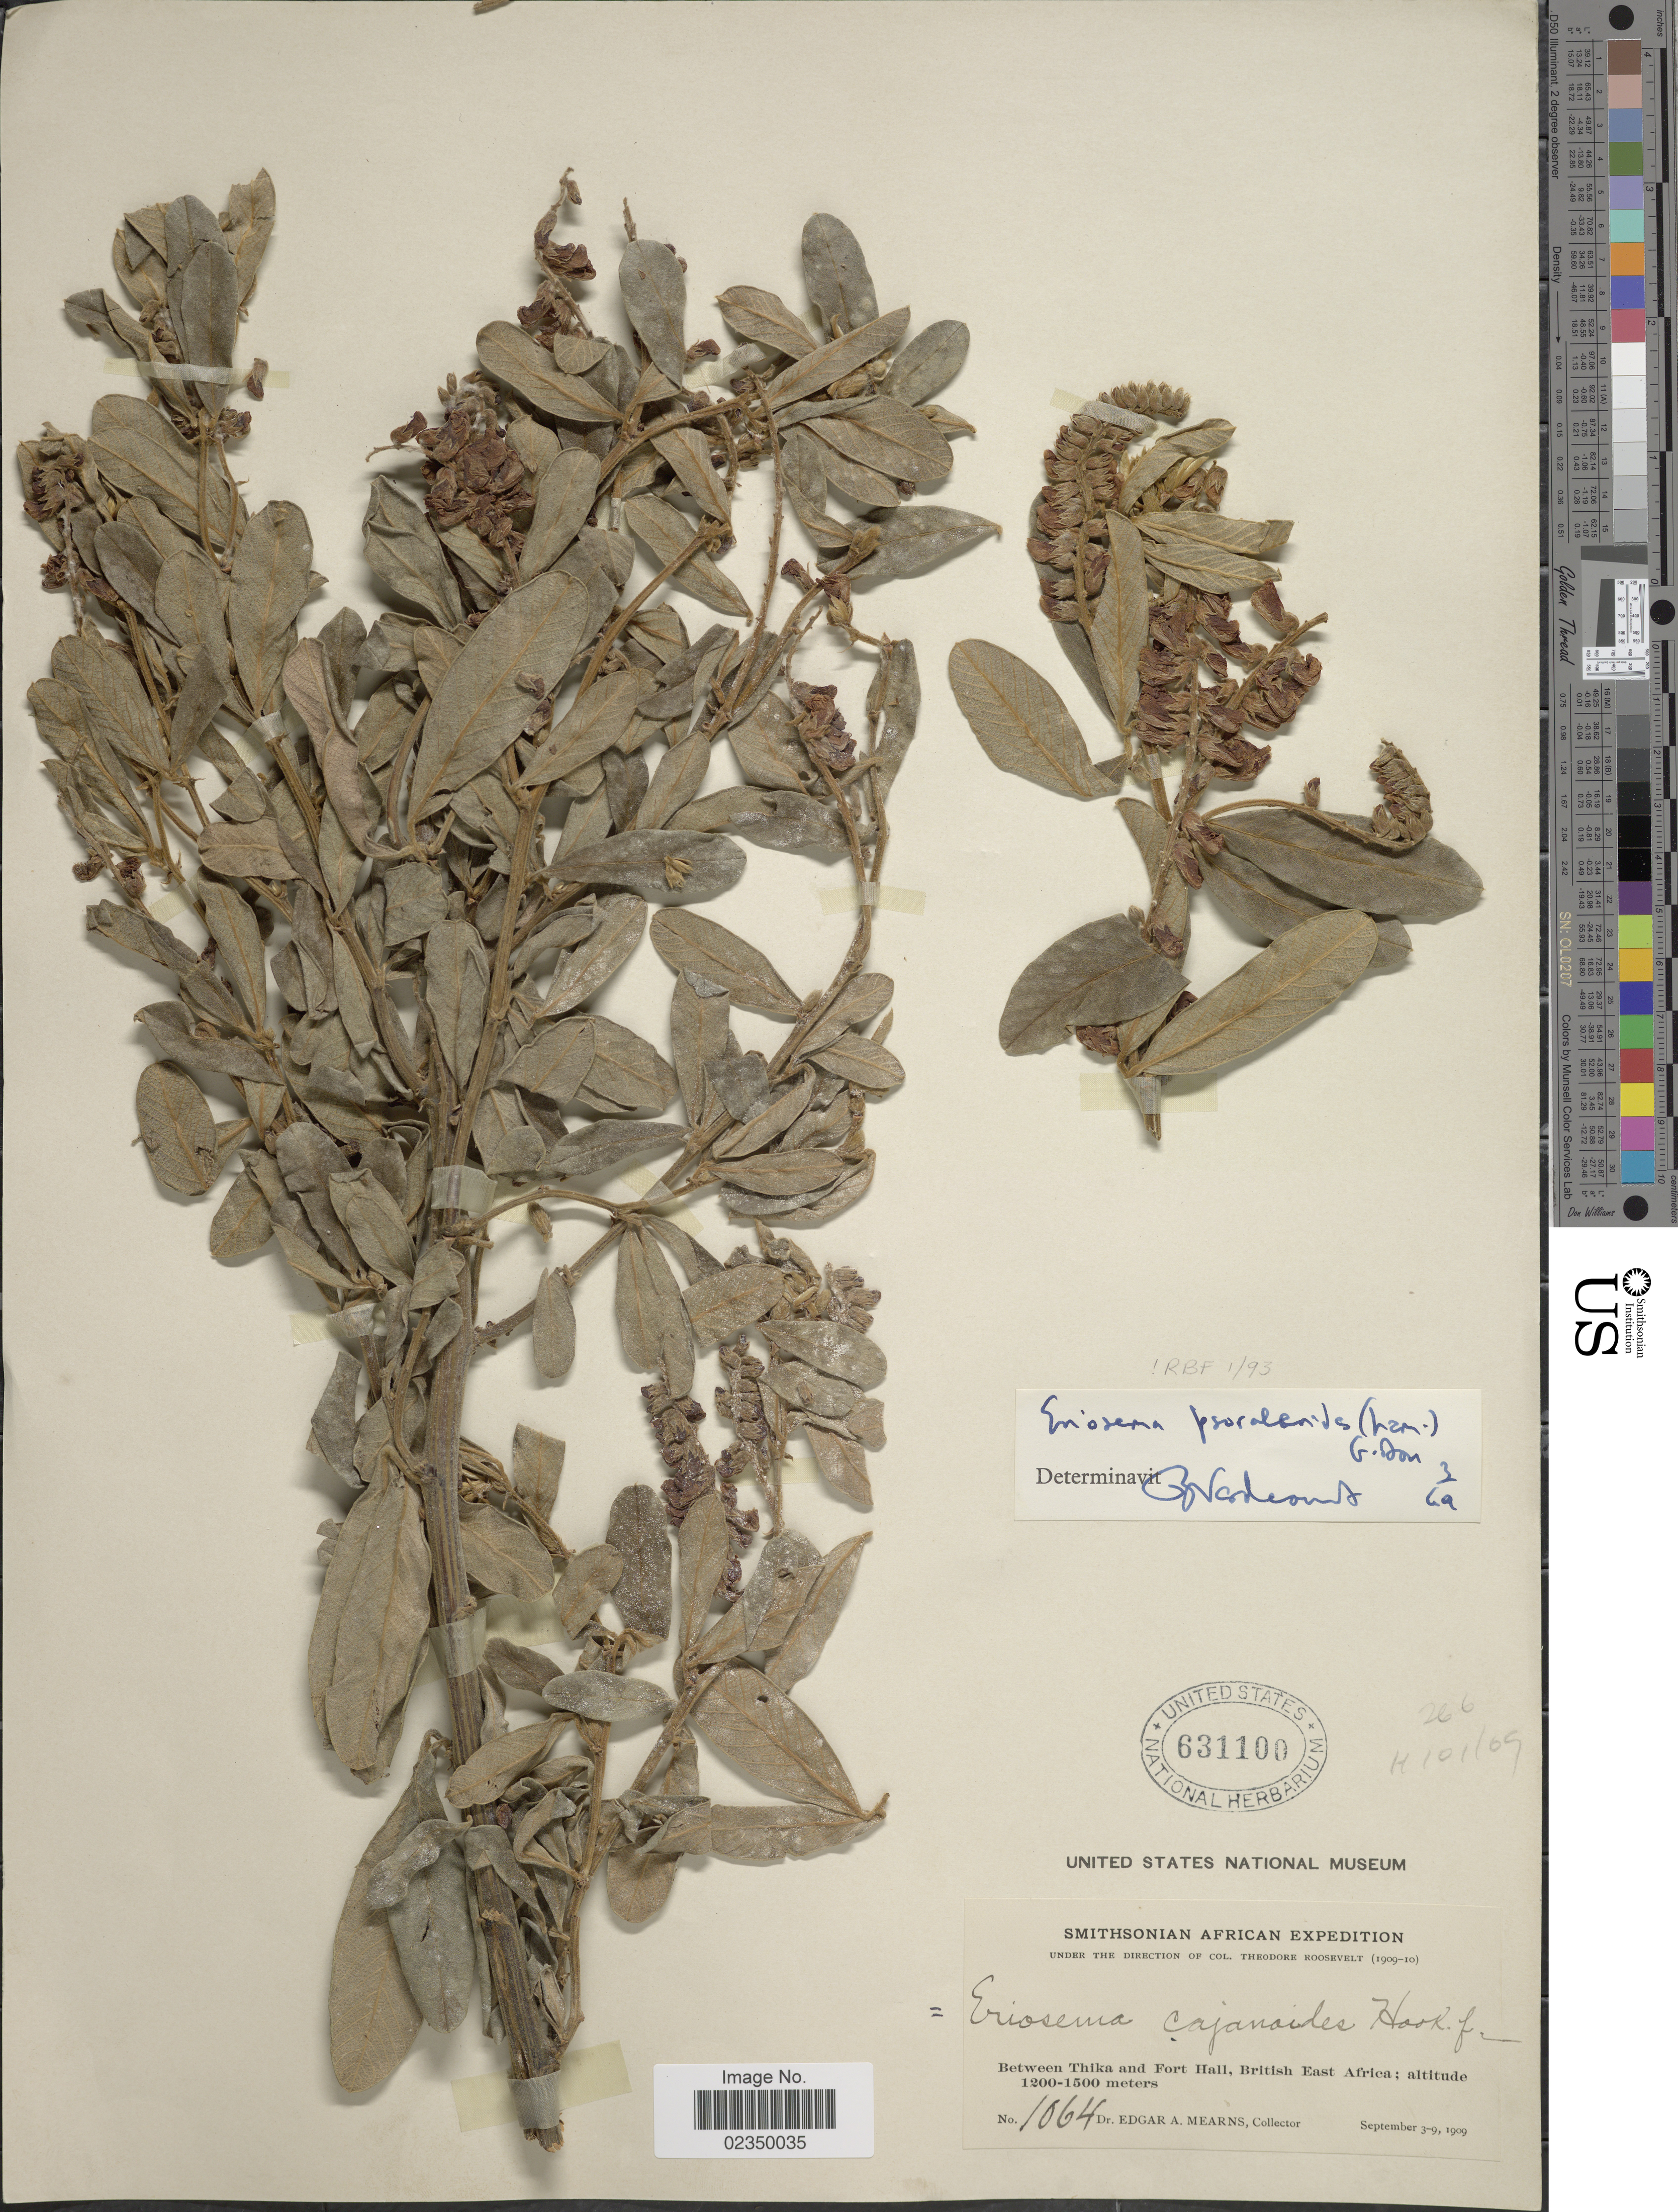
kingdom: Plantae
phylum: Tracheophyta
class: Magnoliopsida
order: Fabales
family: Fabaceae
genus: Eriosema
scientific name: Eriosema psoraloides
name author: (Lam.) G. Don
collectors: E. A. Mearns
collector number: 1064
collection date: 1909-09-03/1909-09-09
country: Kenya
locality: Between Thika and Fort Hall, British East Africa.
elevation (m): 1200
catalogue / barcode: US 631100